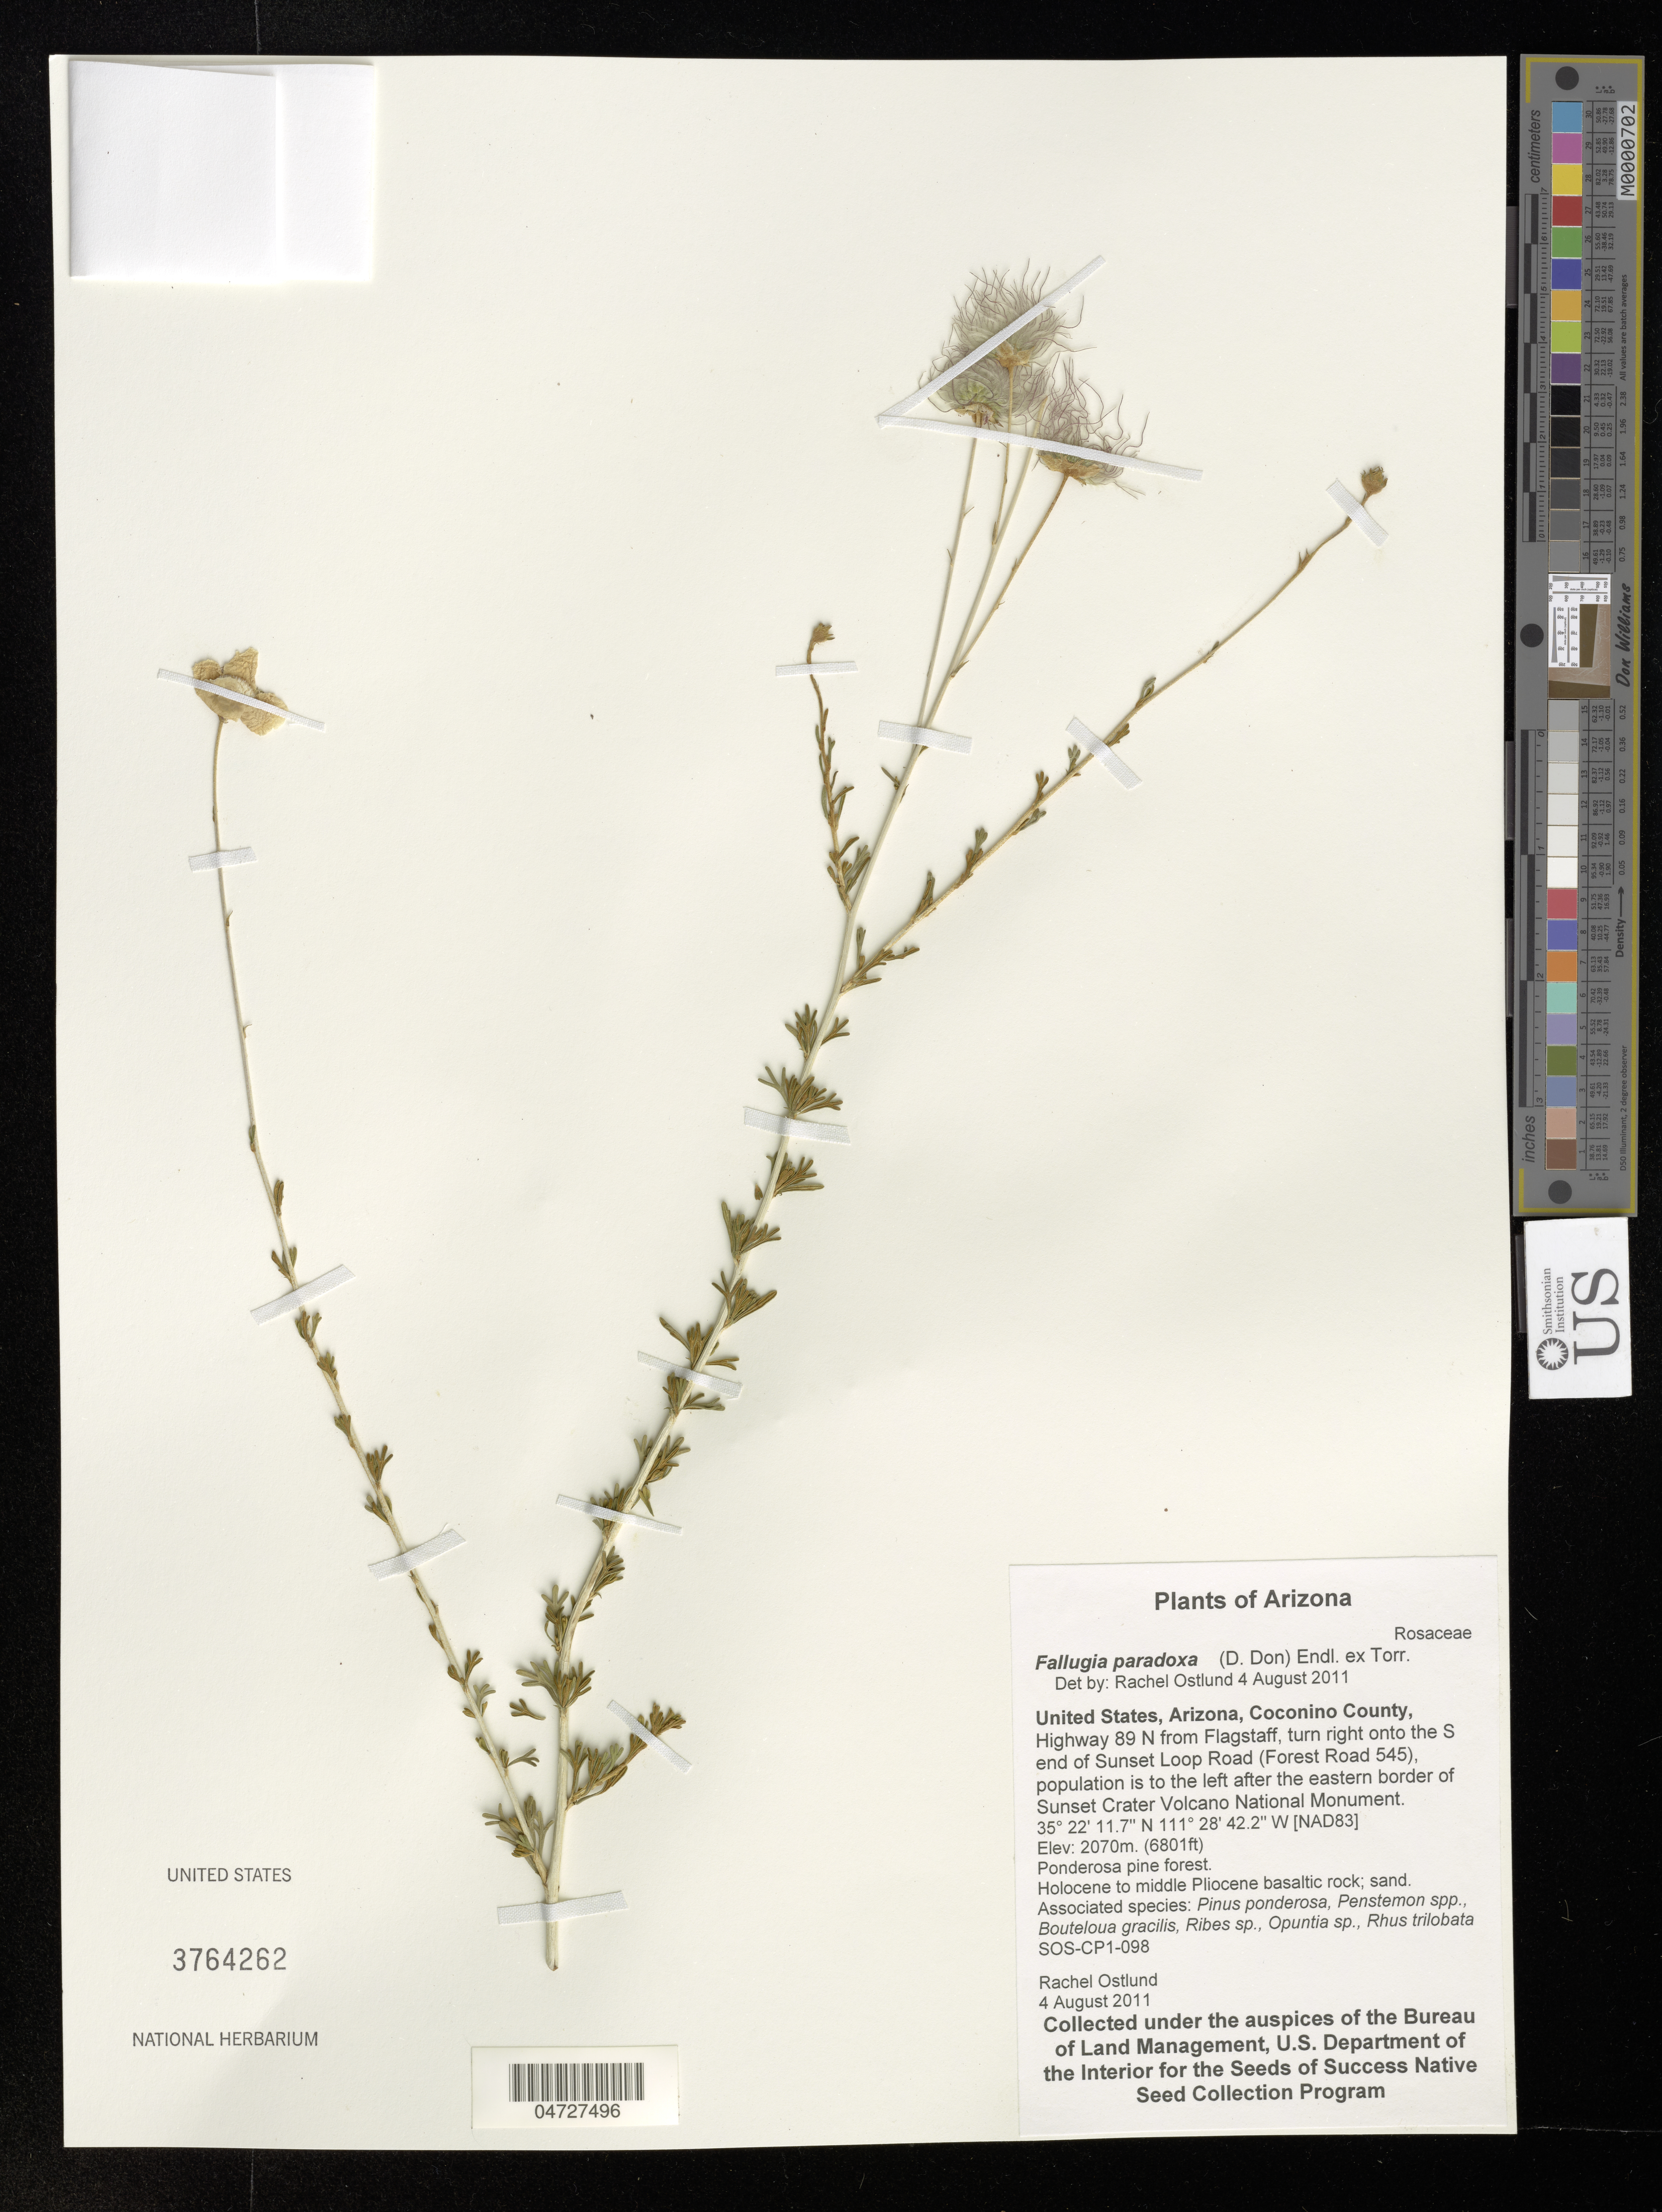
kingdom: Plantae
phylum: Tracheophyta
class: Magnoliopsida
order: Rosales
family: Rosaceae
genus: Fallugia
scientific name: Fallugia paradoxa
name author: (D. Don ex Tilloch & T. Taylor) Endl. ex Torr.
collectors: R. Ostlund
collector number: SOS-CP1-098?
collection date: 2011-08-04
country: United States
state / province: Arizona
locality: Coconino County, Highway 89 N from Flagstaff, turn right onto the S end of Sunset Loop Road (Forest Road 545), population is to the left after the eastern border of Sunset Crater Volcano National Monument.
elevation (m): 2070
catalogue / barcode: US 3764262